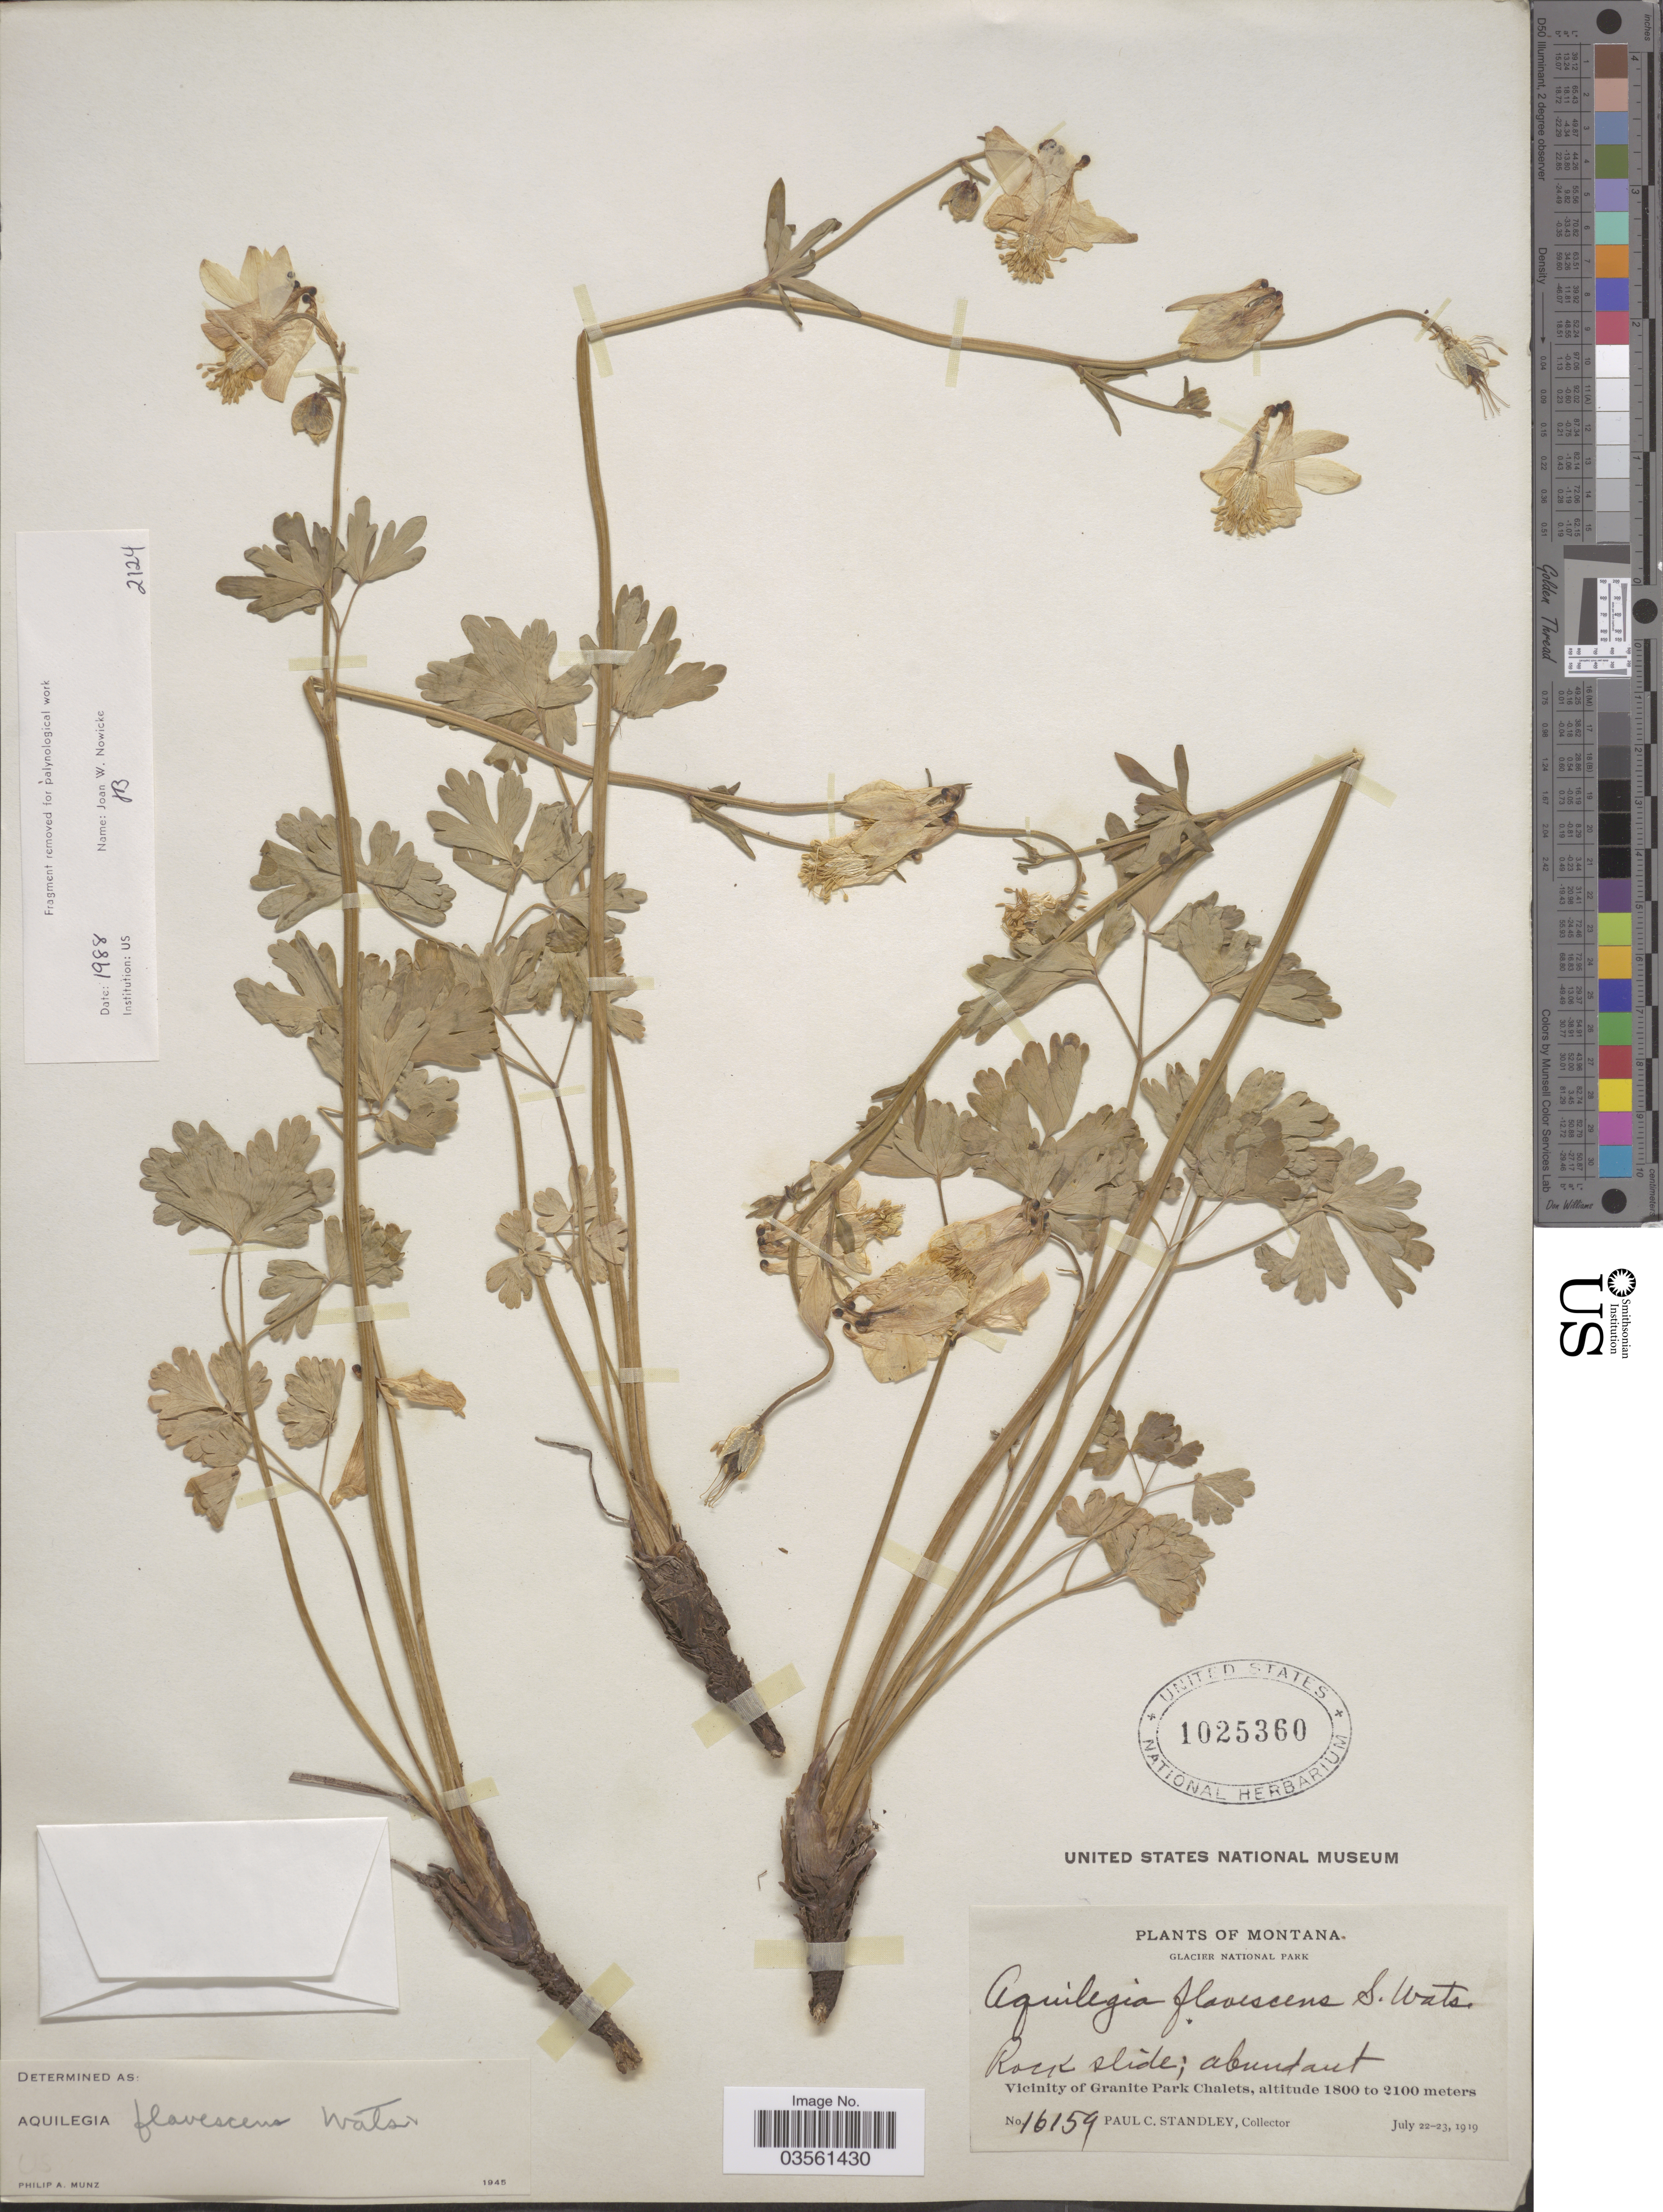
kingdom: Plantae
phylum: Tracheophyta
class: Magnoliopsida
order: Ranunculales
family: Ranunculaceae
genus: Aquilegia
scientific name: Aquilegia flavescens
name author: S. Watson in C. King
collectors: P. C. Standley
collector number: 16159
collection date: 1919-07-22/1919-07-23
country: United States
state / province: Montana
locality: Glacier National Park. Vicinity of Granite Park Chalets.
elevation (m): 1800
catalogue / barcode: US 1025360